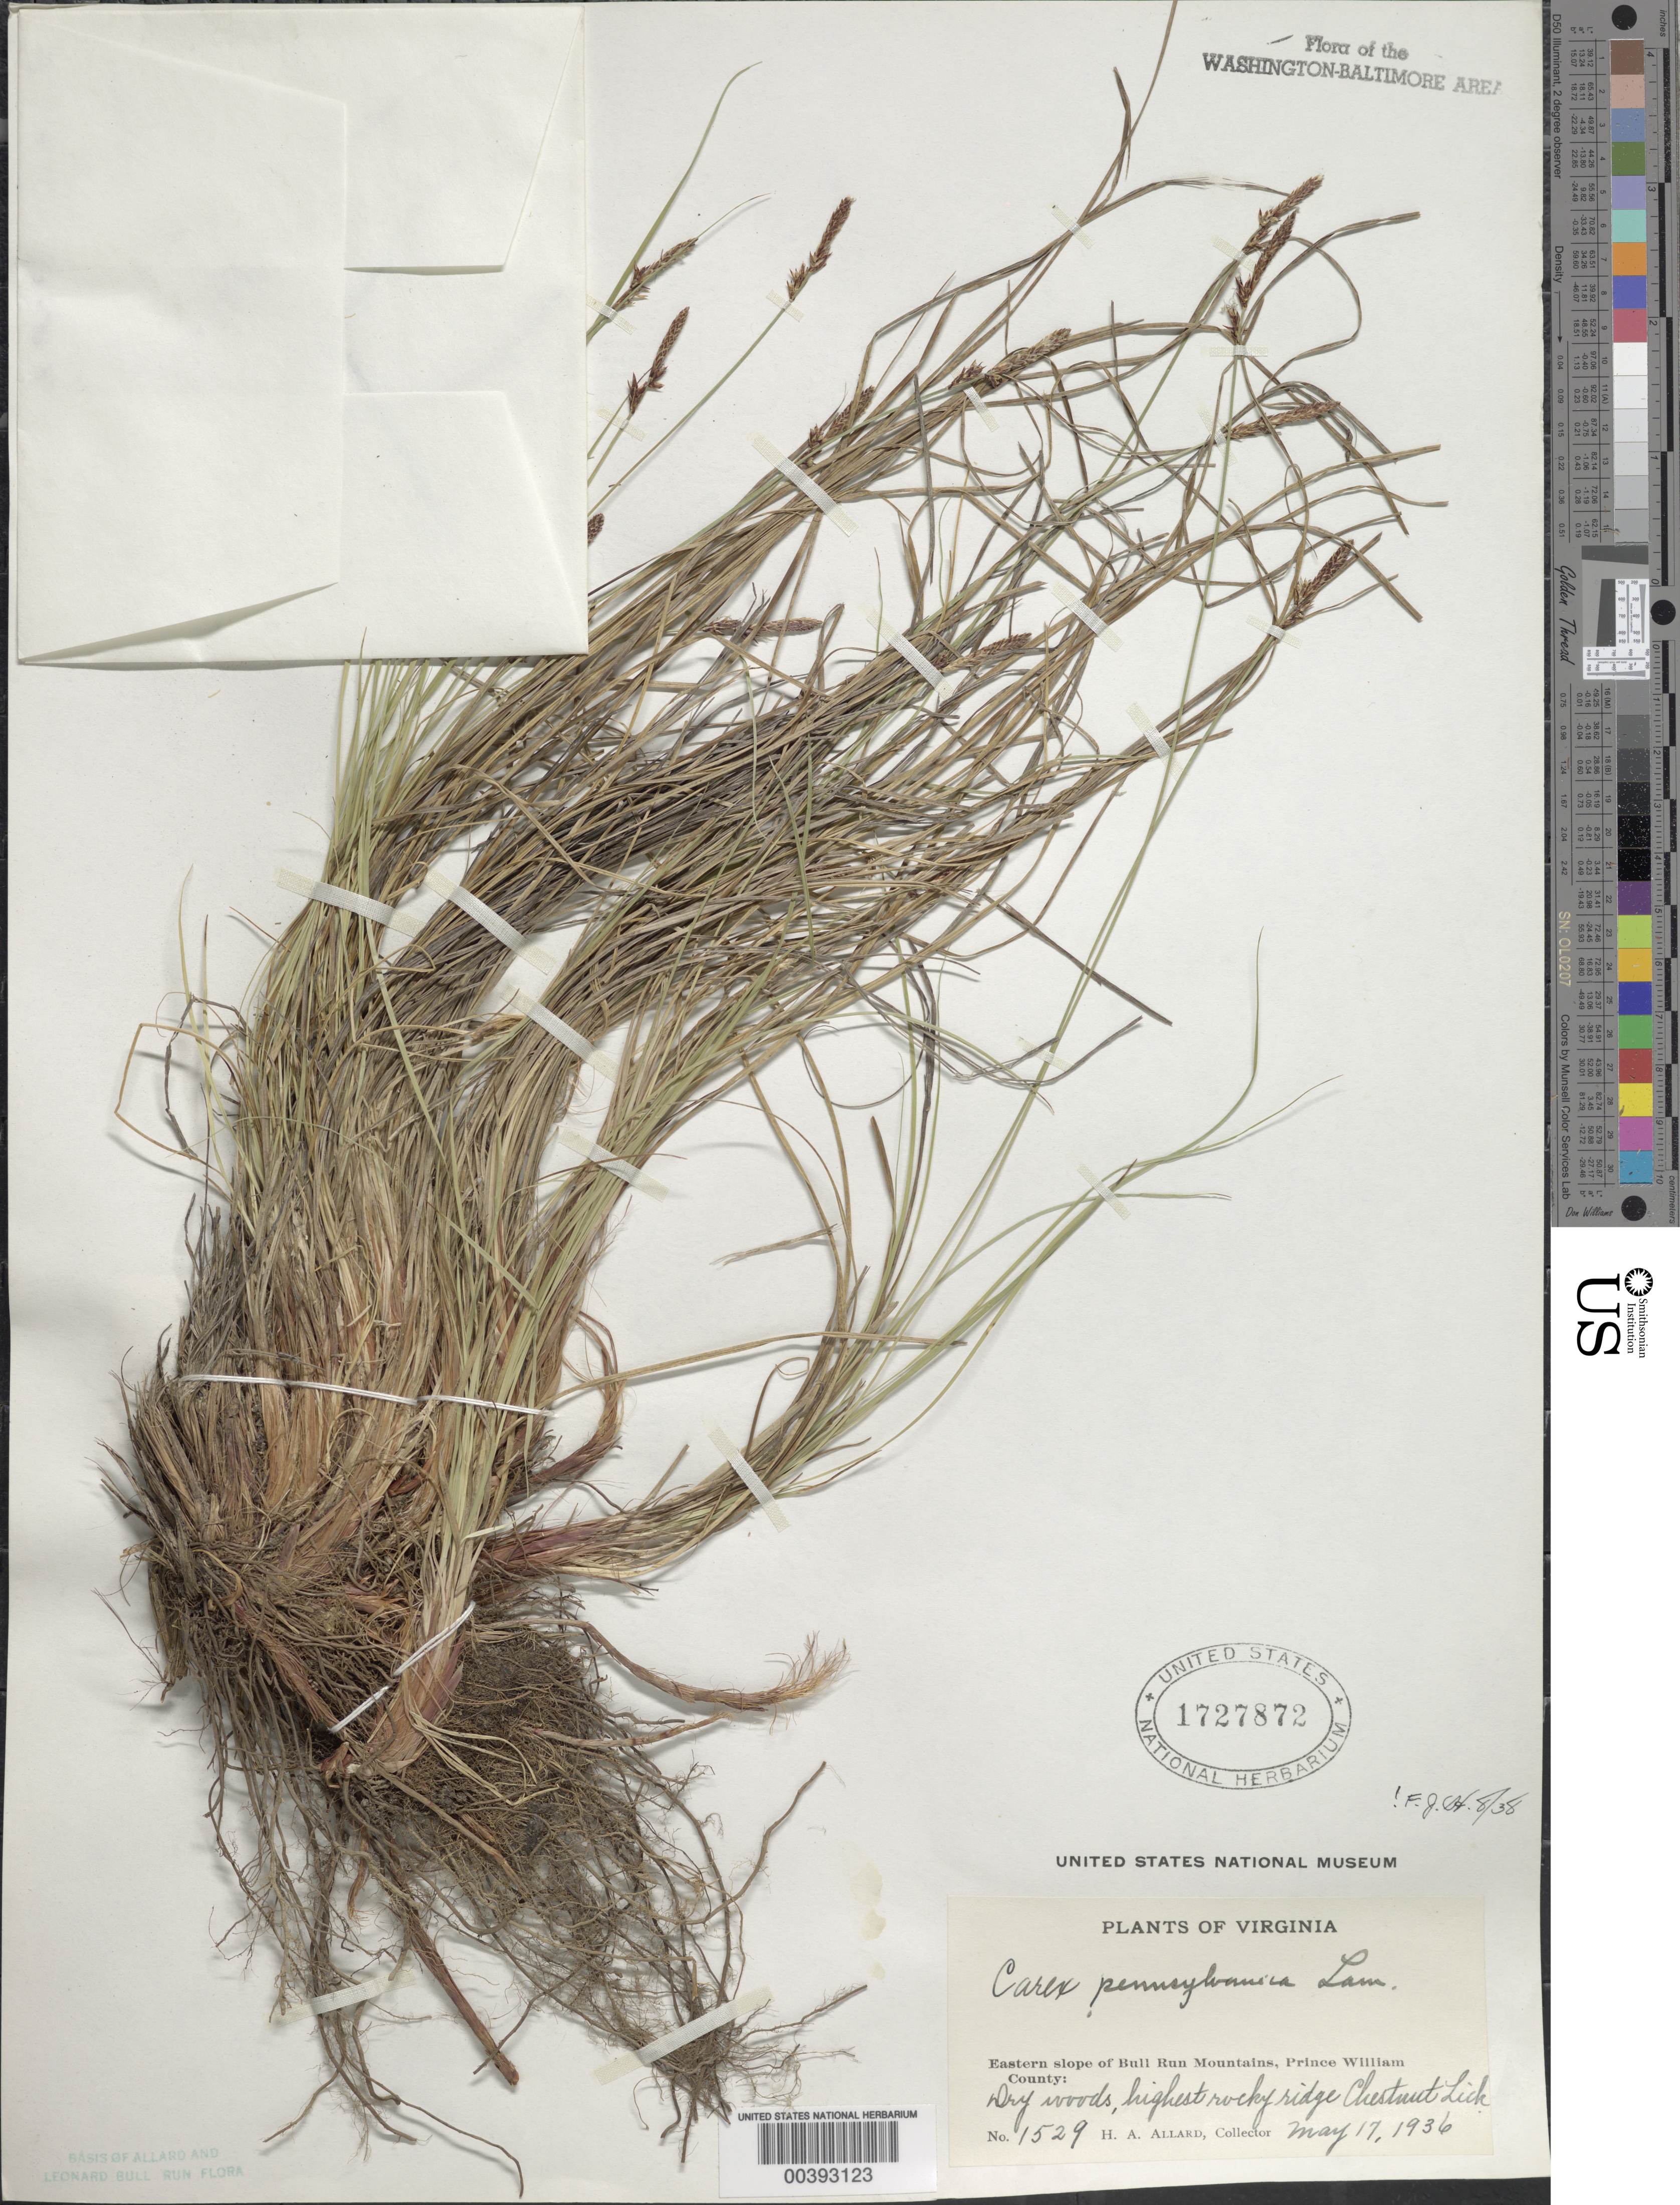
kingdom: Plantae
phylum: Tracheophyta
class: Liliopsida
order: Poales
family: Cyperaceae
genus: Carex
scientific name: Carex pensylvanica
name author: Lam.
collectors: H. A. Allard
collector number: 1529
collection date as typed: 17 May 1936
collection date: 1936-05-17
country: United States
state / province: Virginia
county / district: Prince William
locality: Chestnut Lick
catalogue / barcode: US 1727872